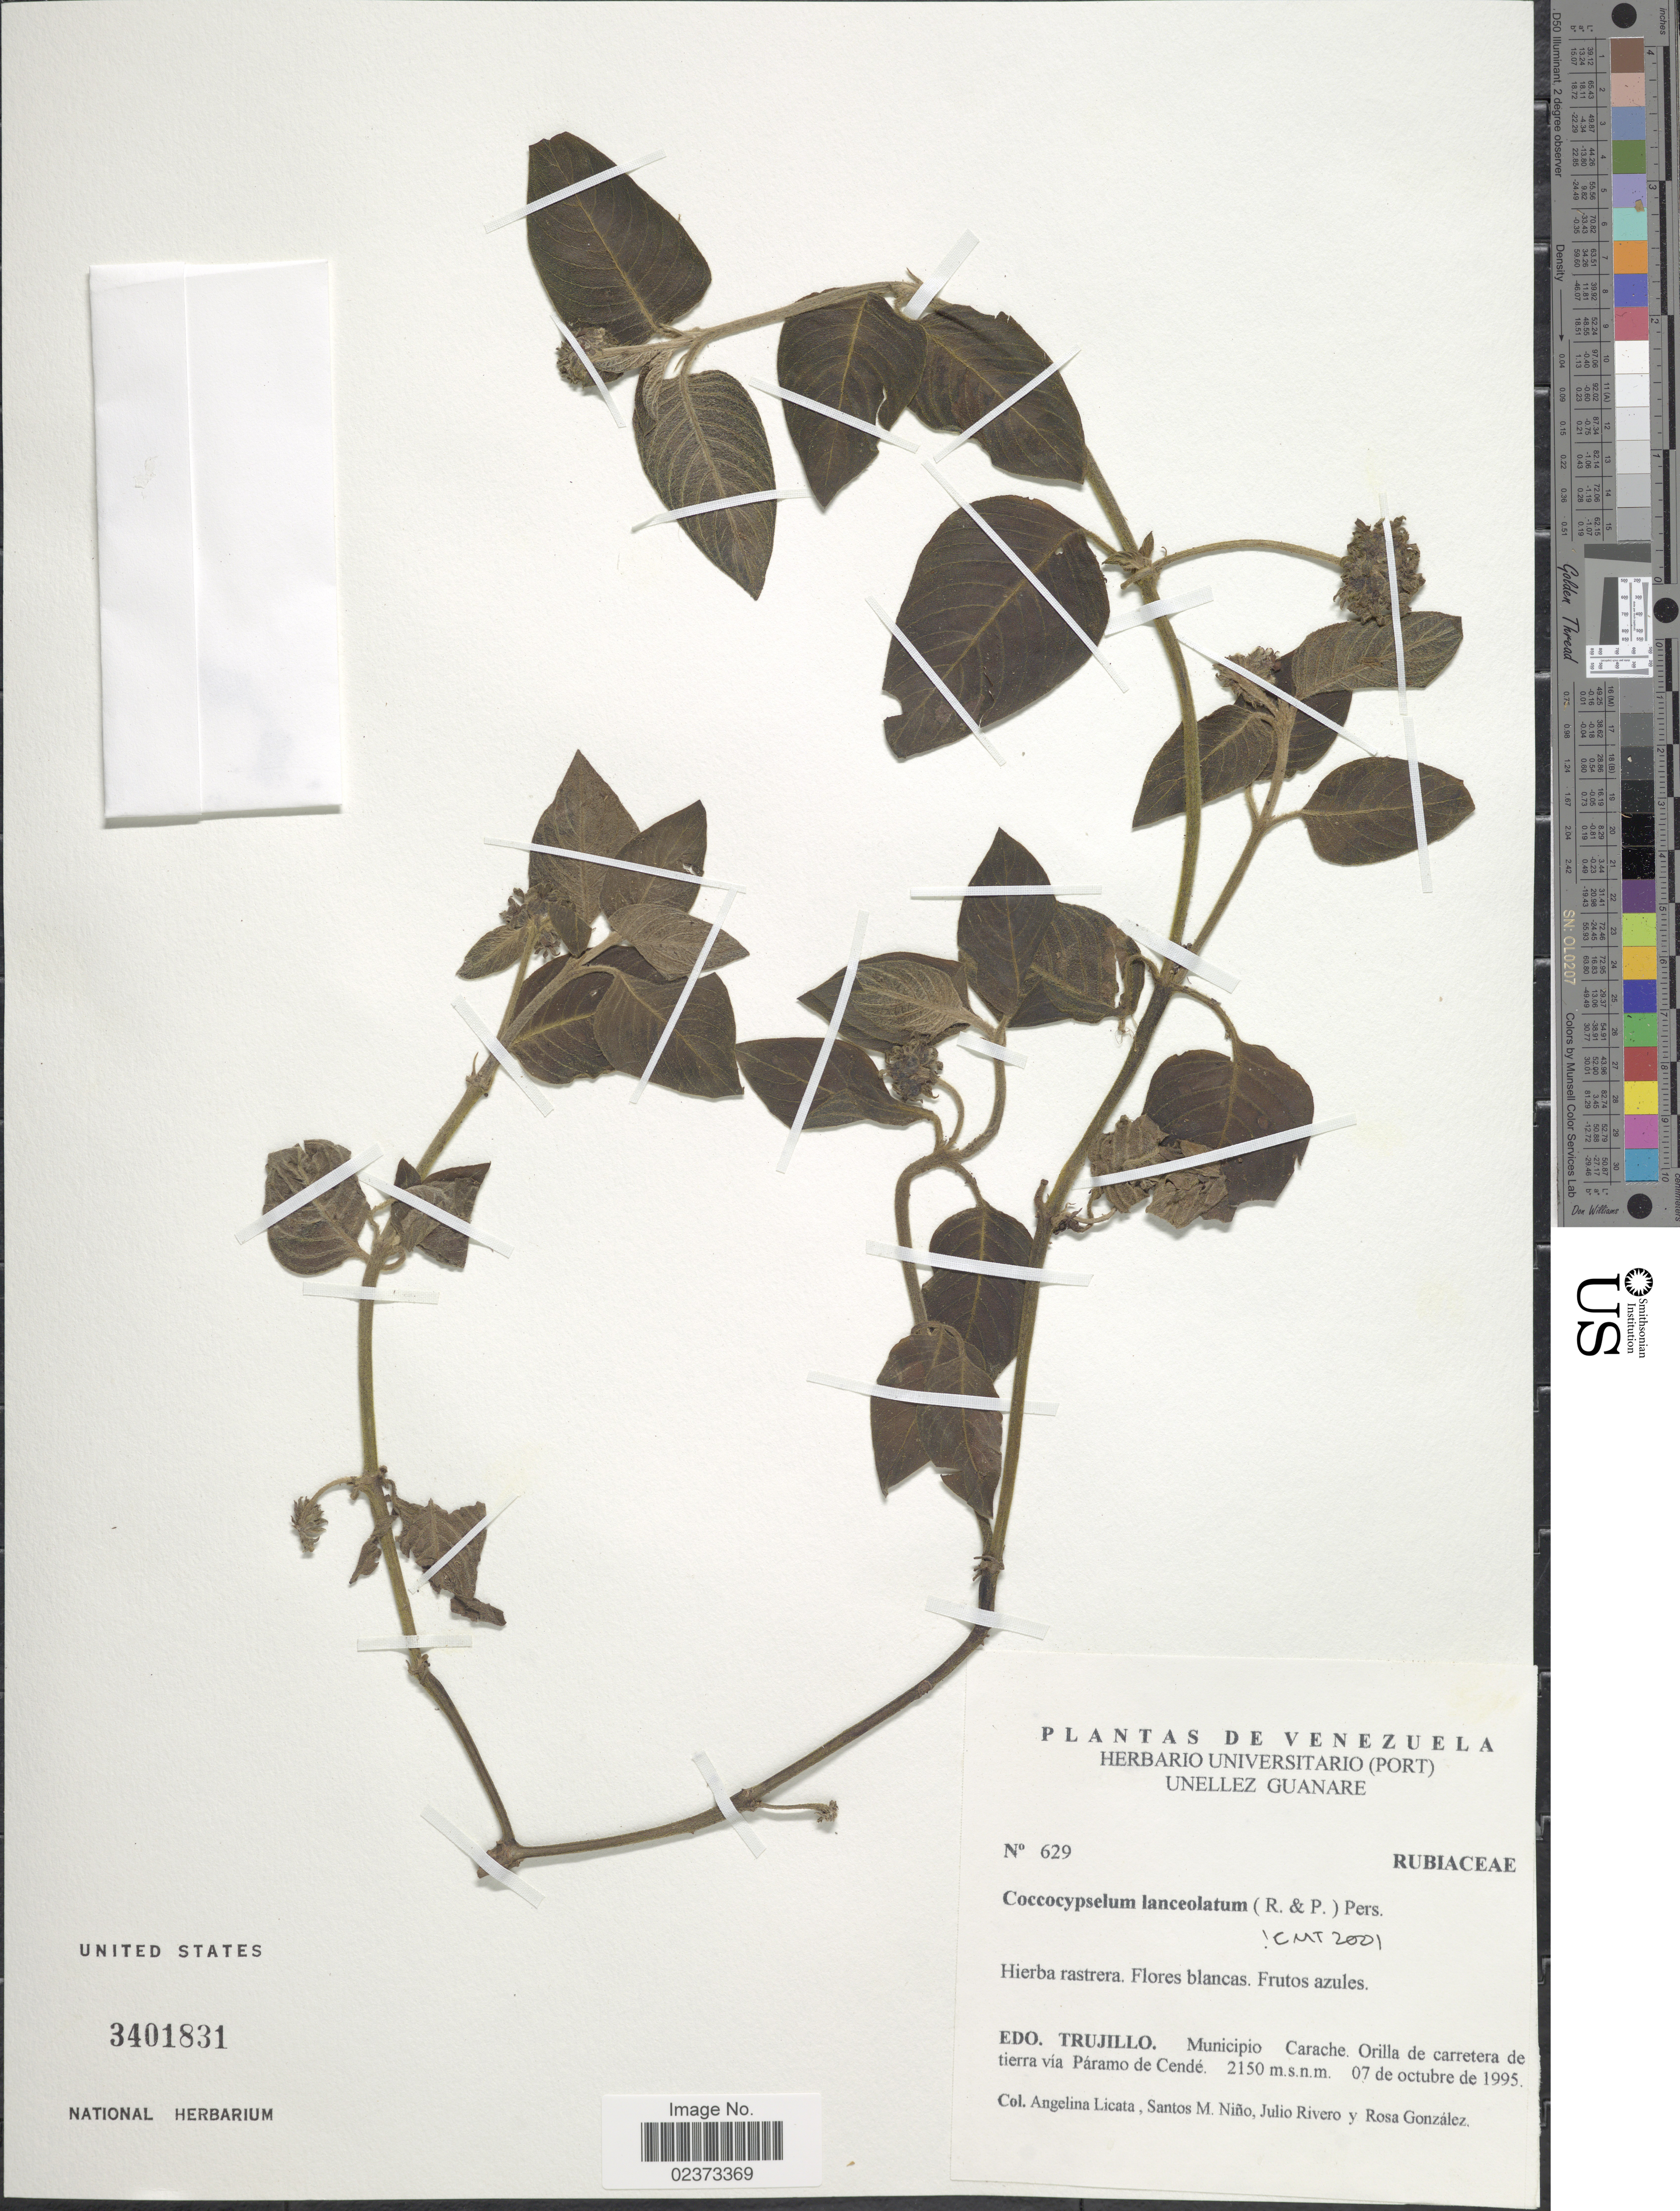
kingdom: Plantae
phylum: Tracheophyta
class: Magnoliopsida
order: Gentianales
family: Rubiaceae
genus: Coccocypselum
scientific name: Coccocypselum lanceolatum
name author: (Ruiz & Pav.) Pers.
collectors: A. Licata, S. M. Niño, J. Rivero & R. González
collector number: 629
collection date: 1995-10-07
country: Venezuela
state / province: Trujillo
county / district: Carache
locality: Orilla de carretera via Páramo de Cendé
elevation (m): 2150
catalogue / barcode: US 3401831